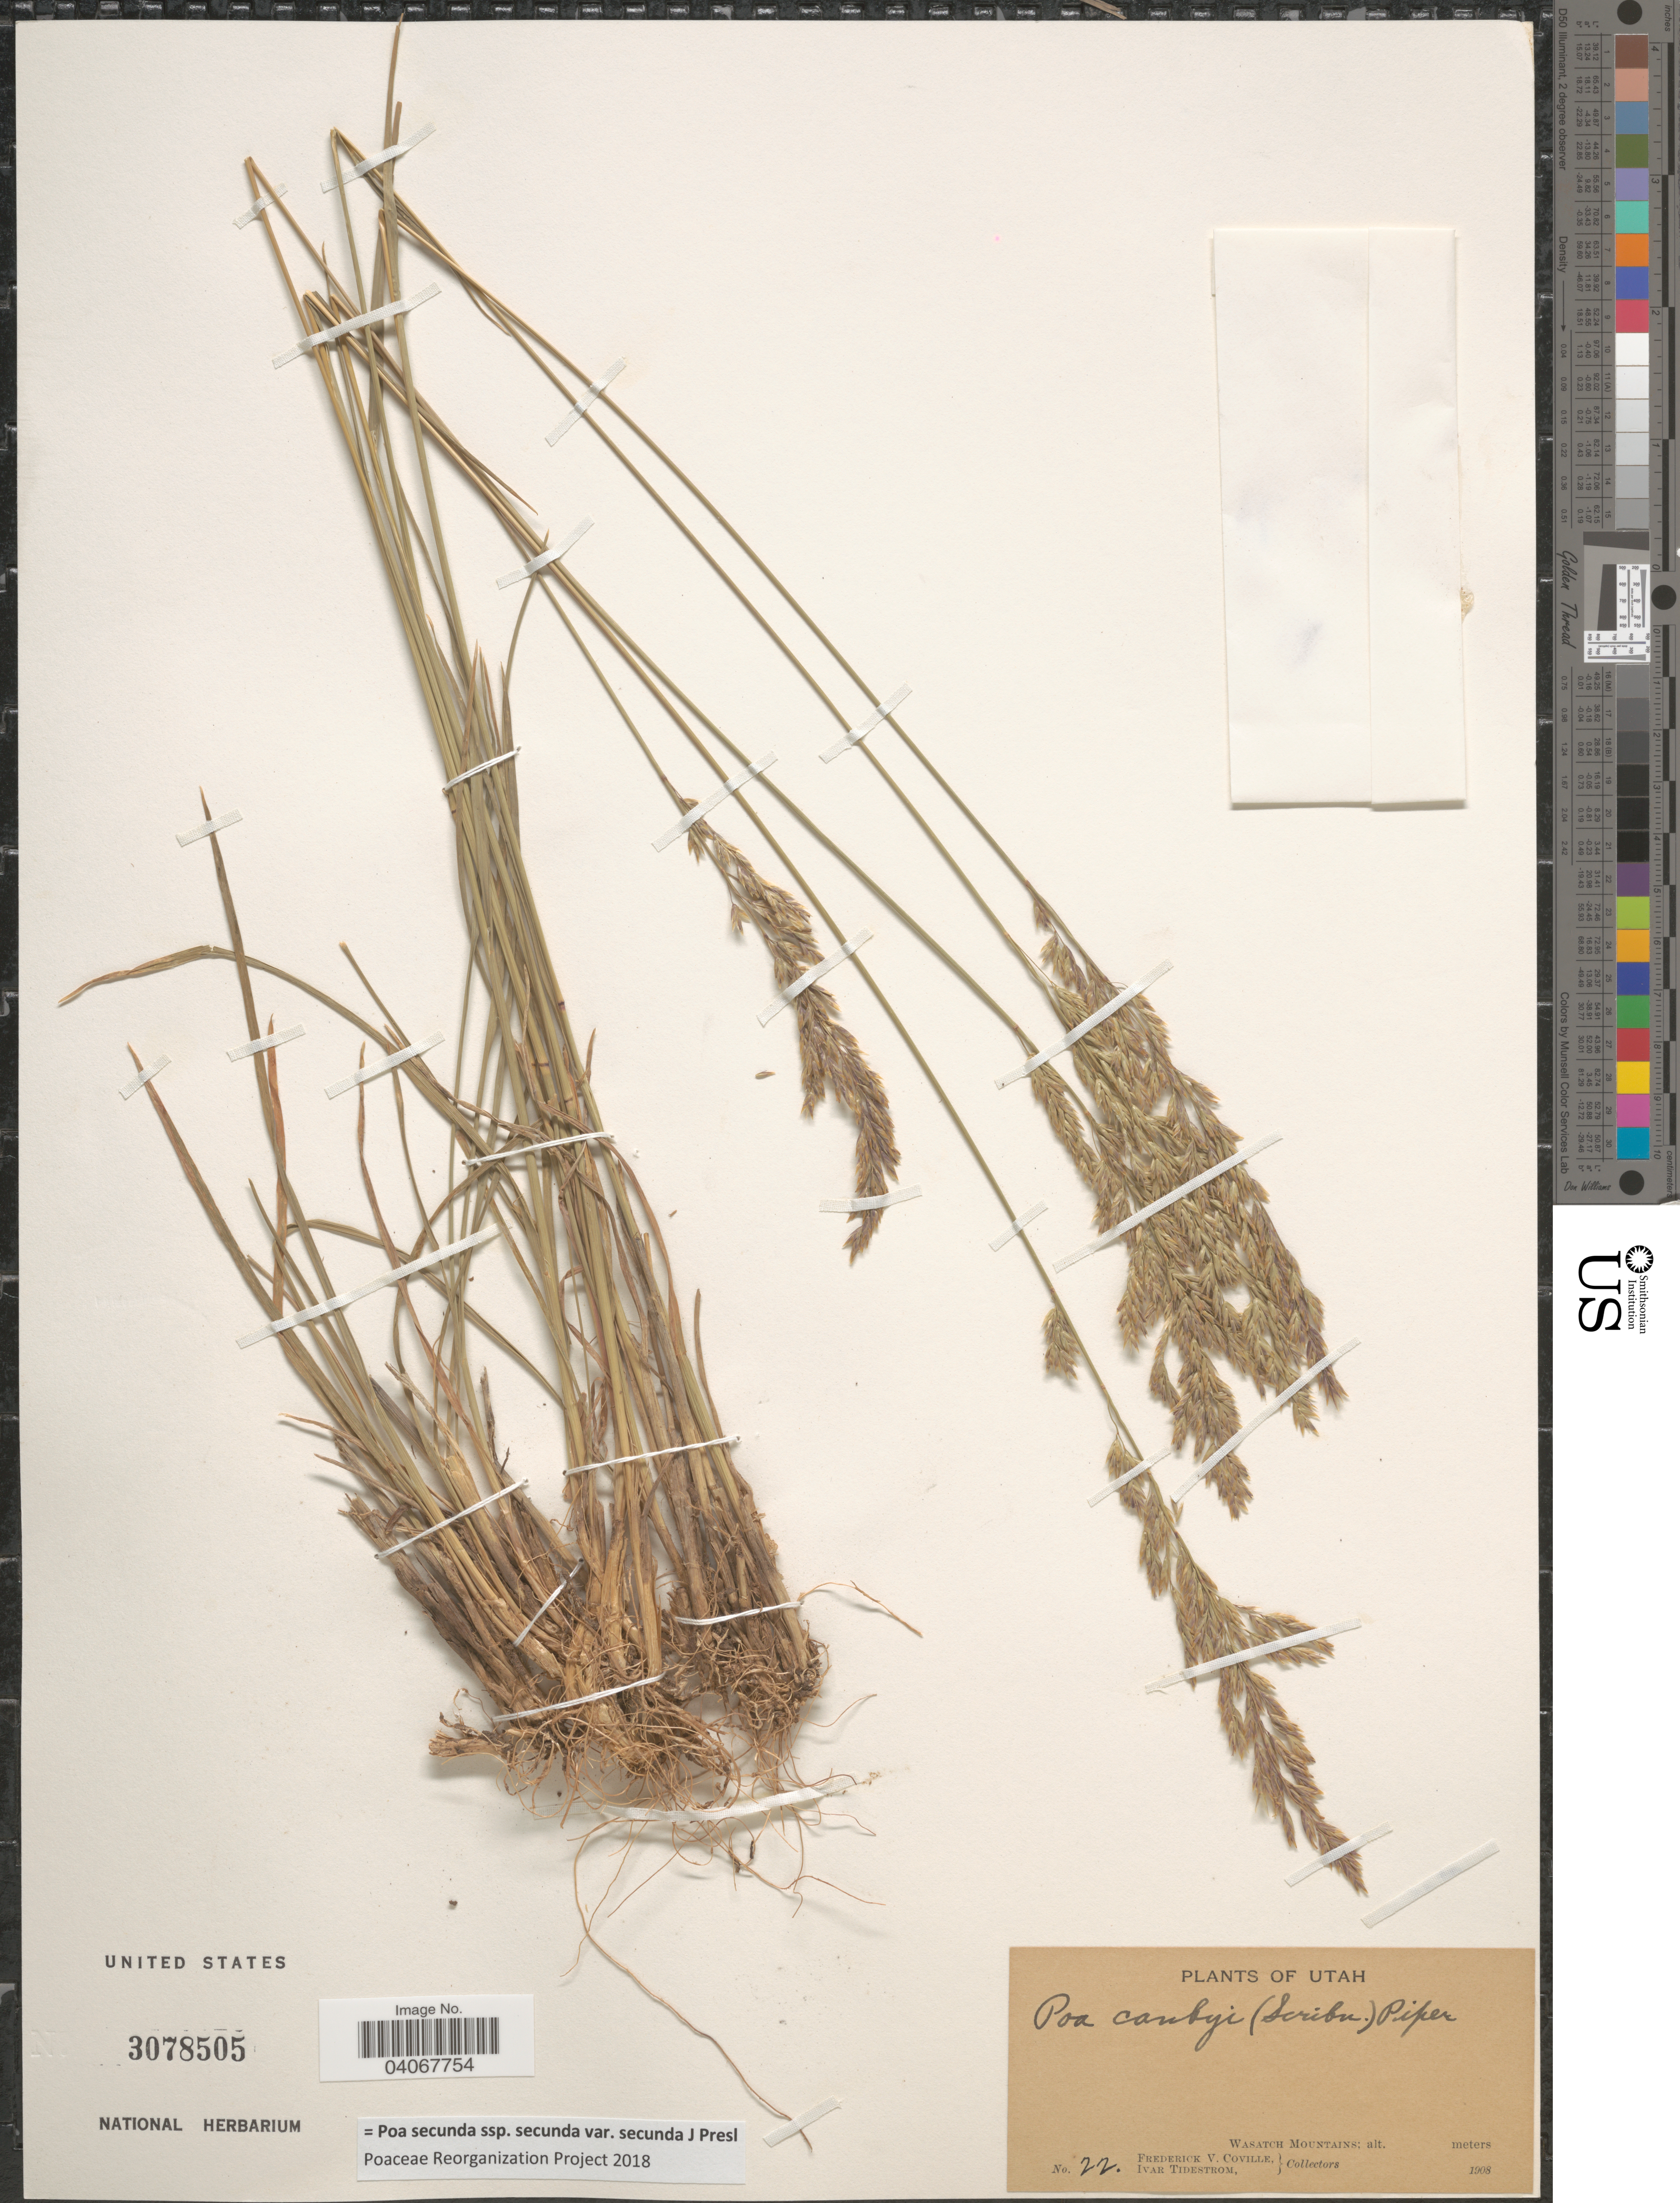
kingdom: Plantae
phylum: Tracheophyta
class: Liliopsida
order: Poales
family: Poaceae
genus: Poa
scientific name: Poa secunda subsp. secunda var. secunda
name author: J. Presl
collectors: F. V. Coville & I. F. Tidestrom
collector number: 22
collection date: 1908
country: United States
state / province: Utah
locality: Wasatch Mountains.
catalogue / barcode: US 3078505